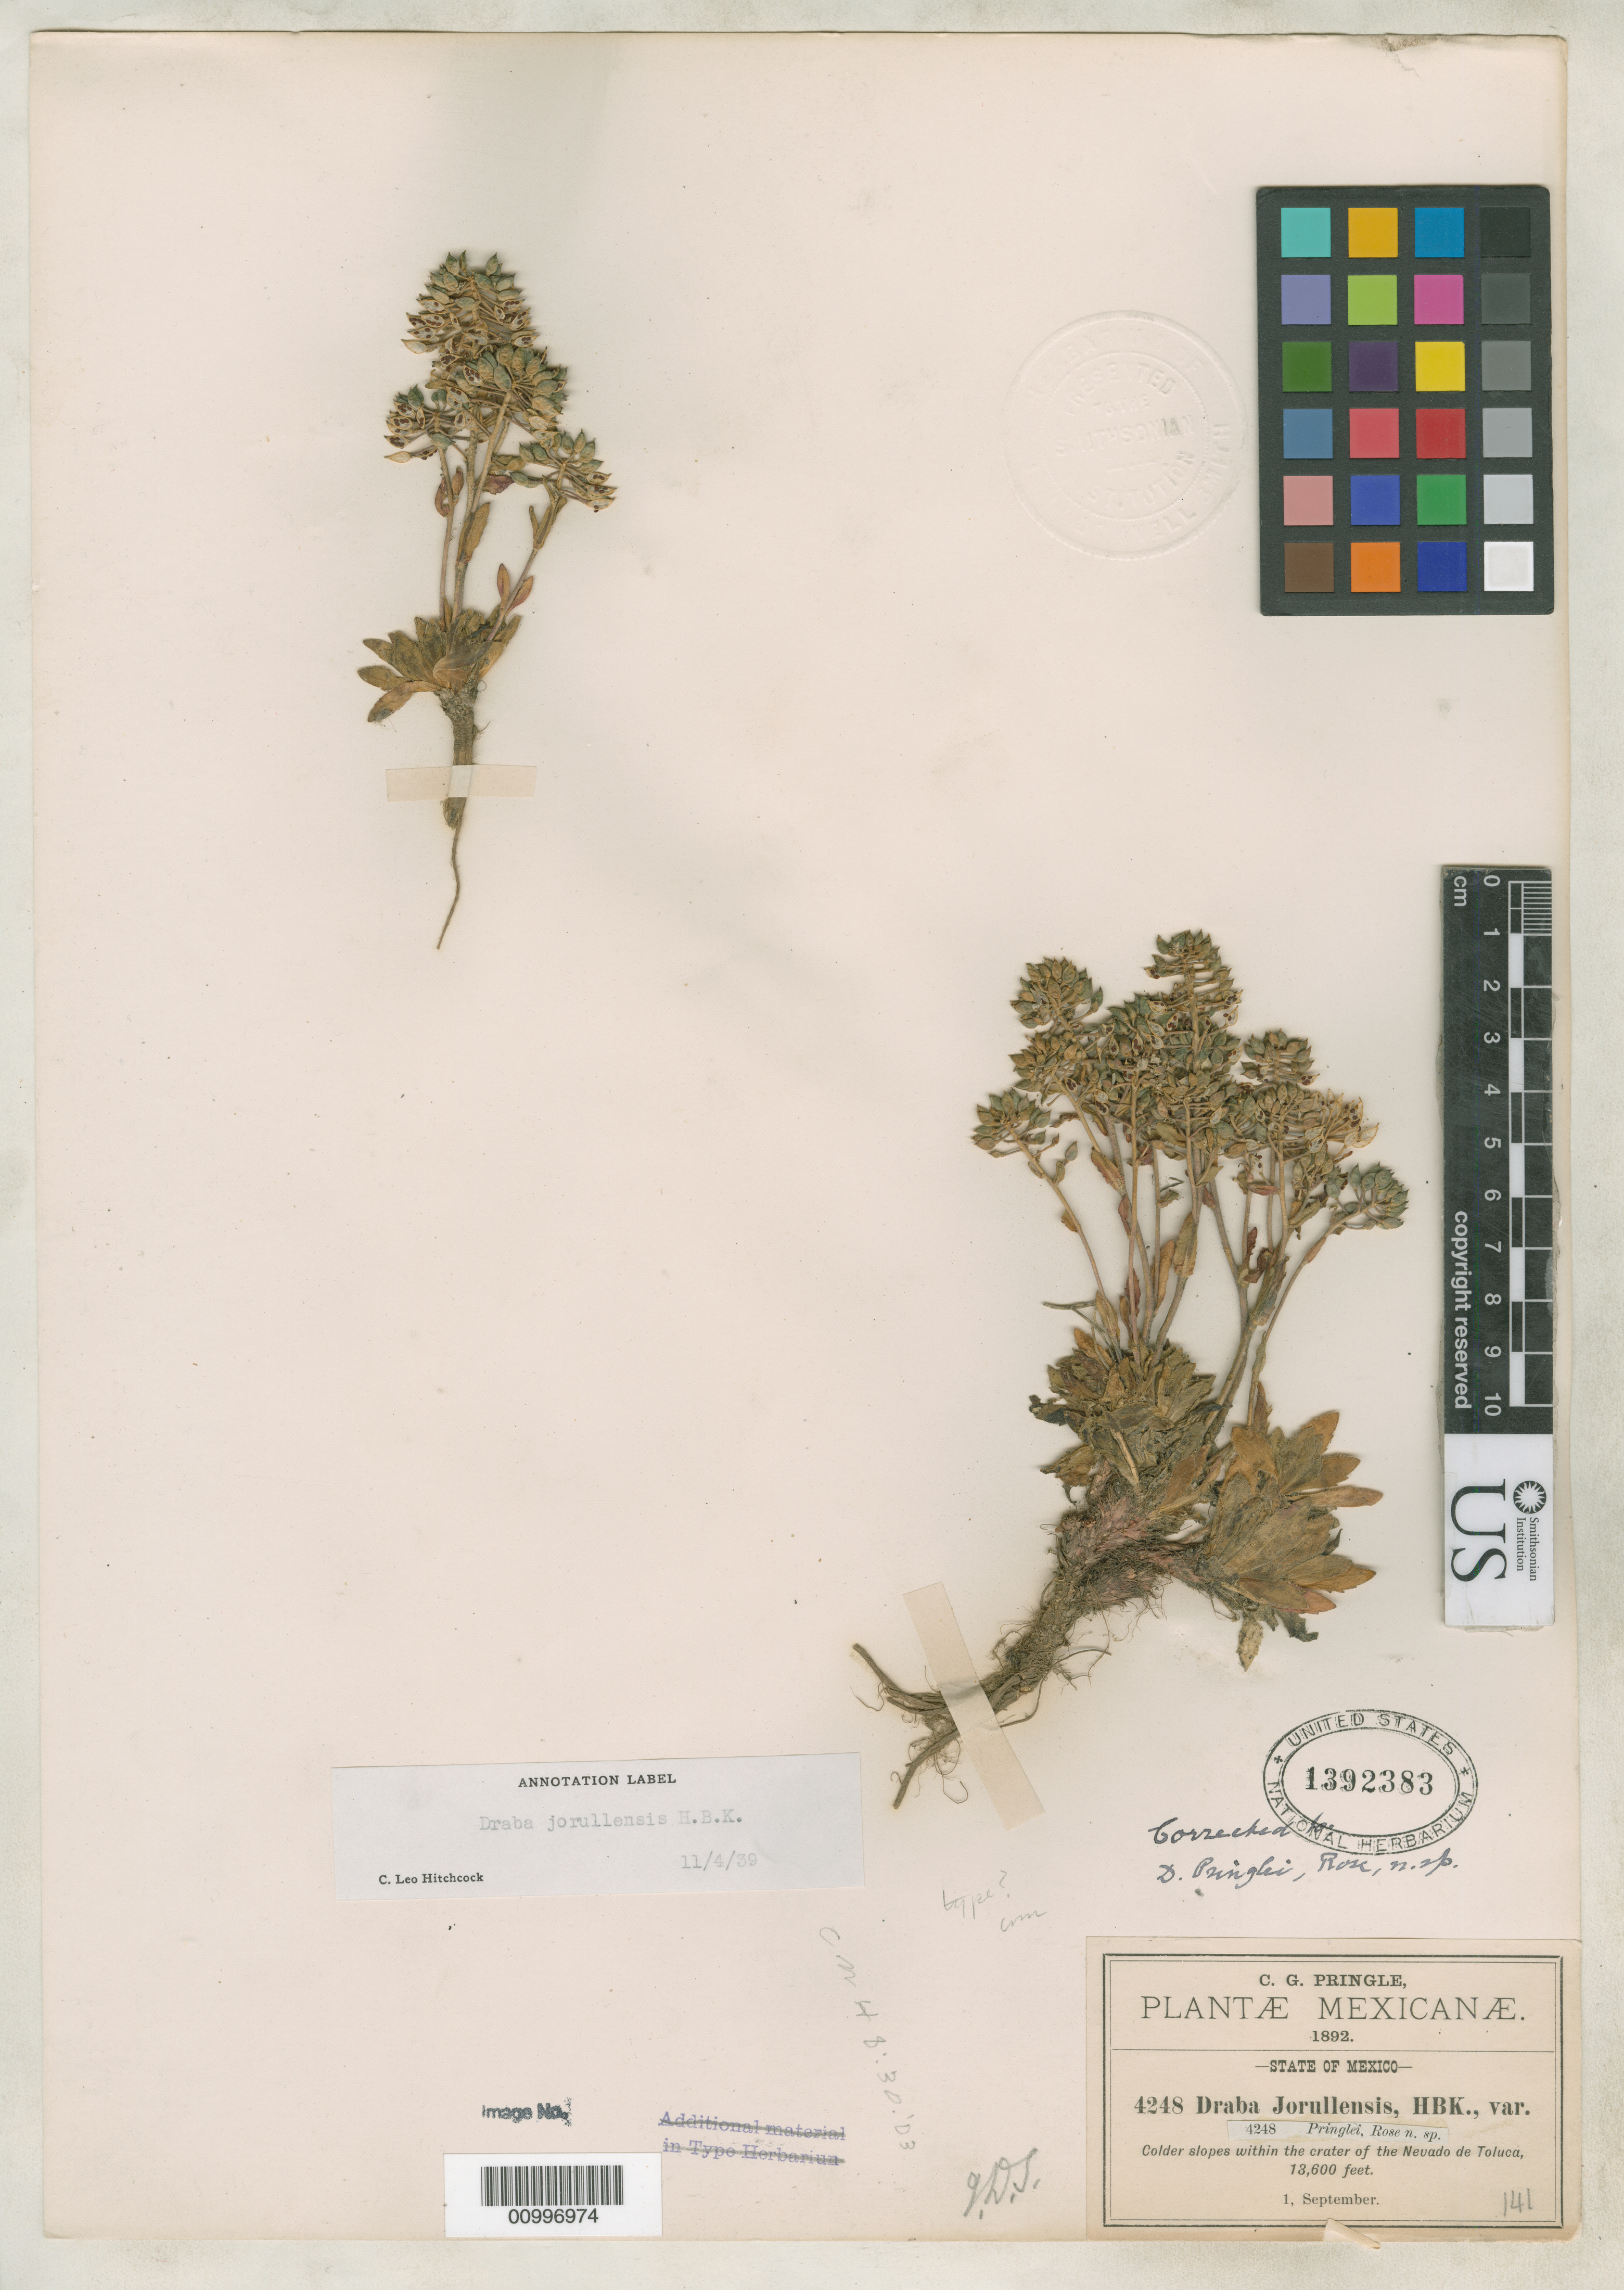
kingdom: Plantae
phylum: Tracheophyta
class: Magnoliopsida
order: Brassicales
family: Brassicaceae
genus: Draba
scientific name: Draba pringlei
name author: Rose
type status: Isotype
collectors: C. G. Pringle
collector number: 4248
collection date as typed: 01 Sep 1892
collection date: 1892-09-01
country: Mexico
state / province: México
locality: Within the crater of Nevado de Toluca.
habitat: Colder slopes within the crater.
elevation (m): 4145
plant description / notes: From the herbarium of J.D. Smith.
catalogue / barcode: US 1392383